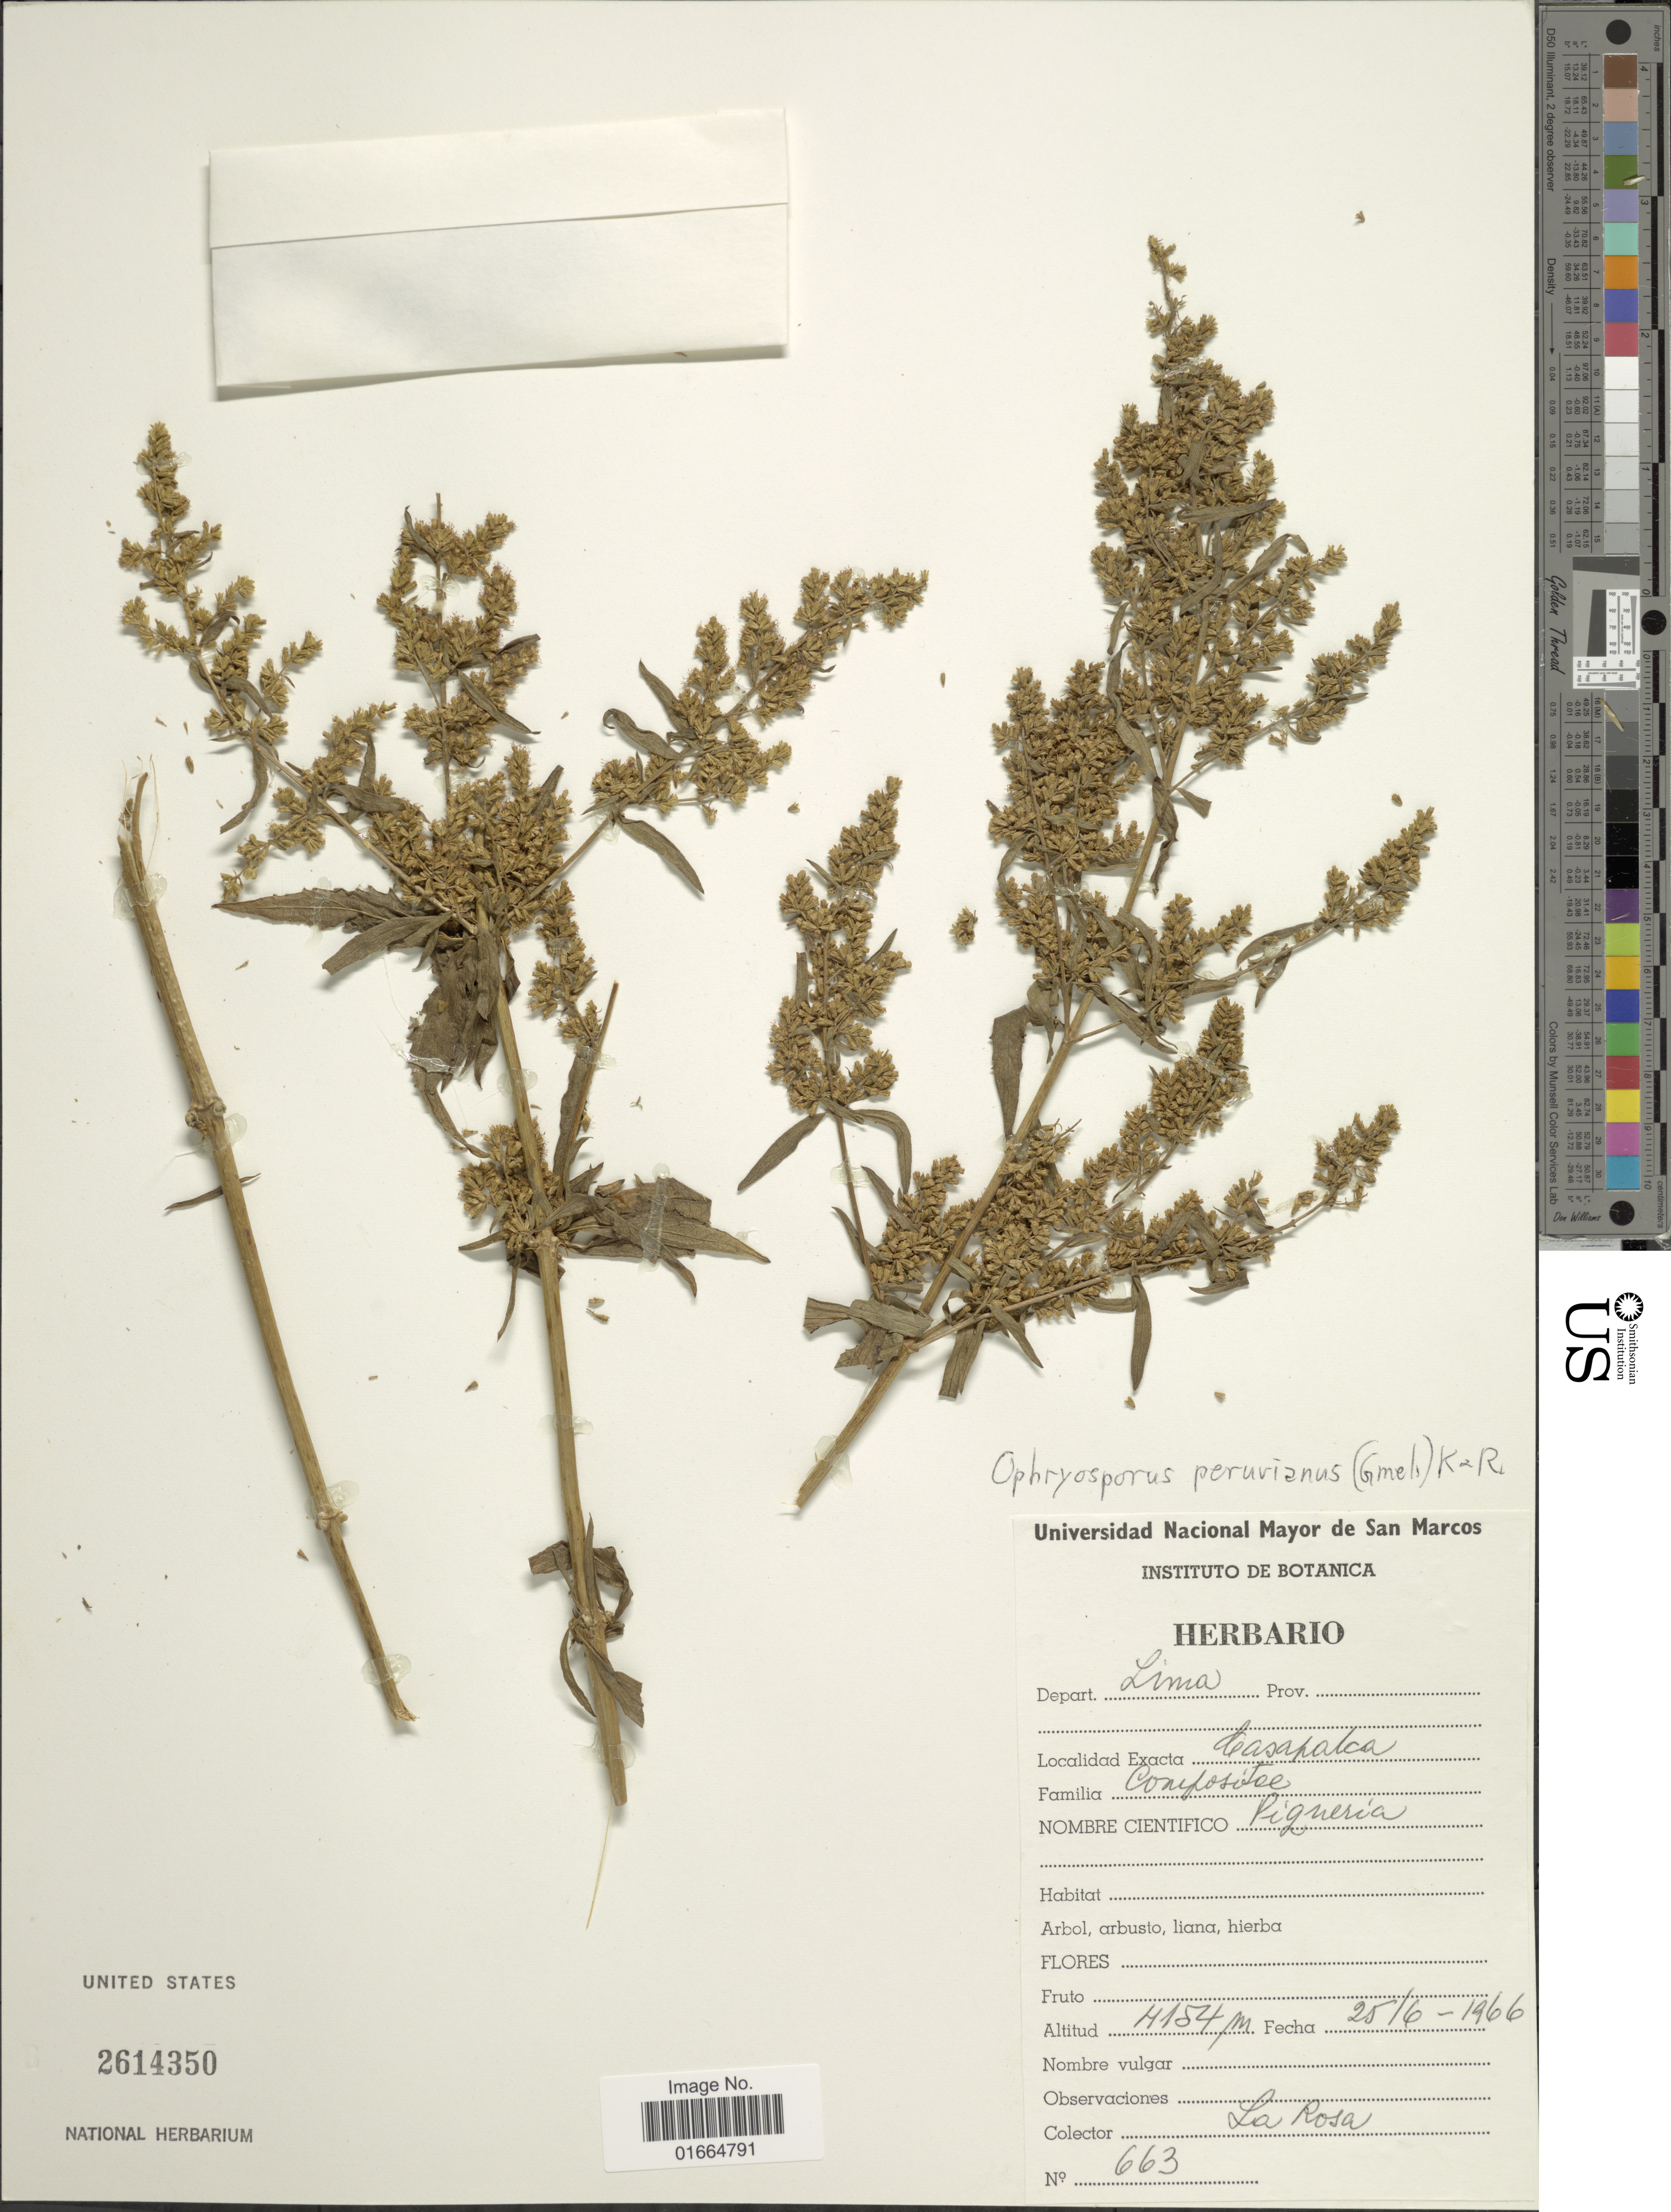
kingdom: Plantae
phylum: Tracheophyta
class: Magnoliopsida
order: Asterales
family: Asteraceae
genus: Ophryosporus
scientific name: Ophryosporus peruvianus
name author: (J.F. Gmel.) R.M. King & H. Rob.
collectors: Confluencia con el Ro Ucayali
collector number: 663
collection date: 1966-06-25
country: Peru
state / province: Lima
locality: Casapalca, Depart. Lima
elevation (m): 4154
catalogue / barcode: US 2614350